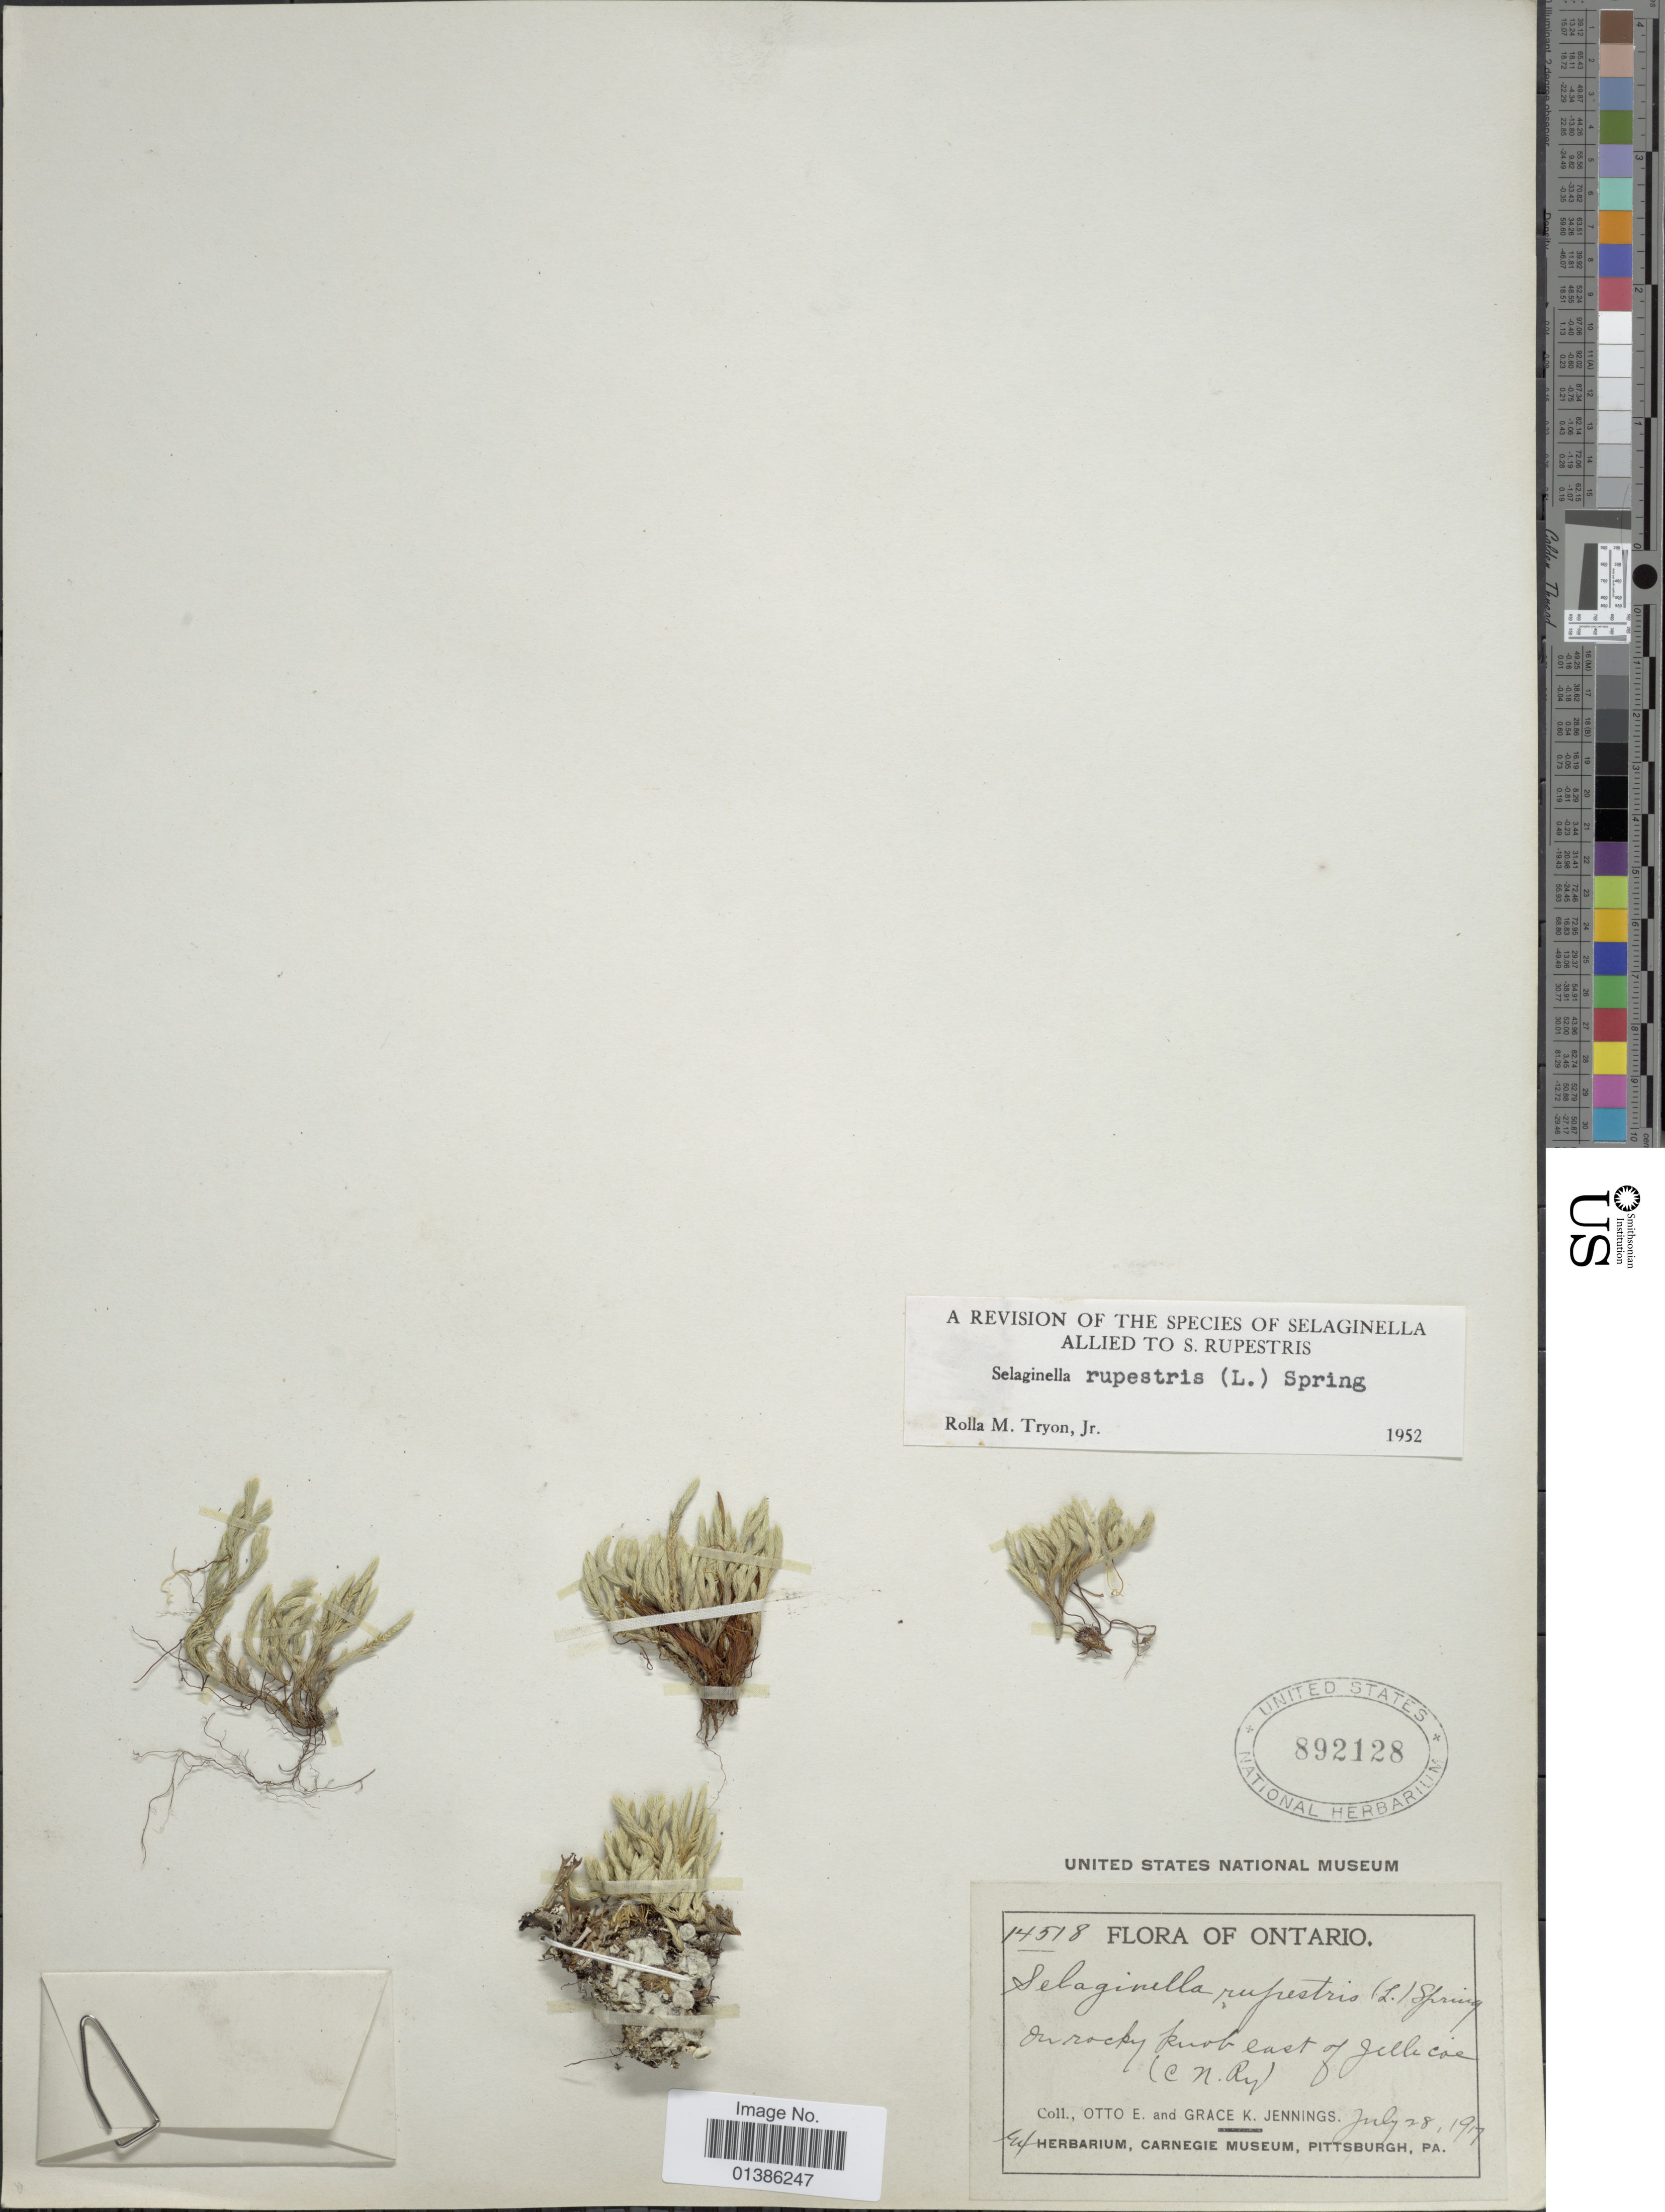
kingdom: Plantae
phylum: Tracheophyta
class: Lycopodiopsida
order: Selaginellales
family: Selaginellaceae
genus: Selaginella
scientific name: Selaginella rupestris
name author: (L.) Spring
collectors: O. E. Jennings & G. K. Jennings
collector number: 14518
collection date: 1917-07-28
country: Canada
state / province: Ontario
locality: On rocky knob east of Jellicoe (C N. Ry.).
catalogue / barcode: US 892128